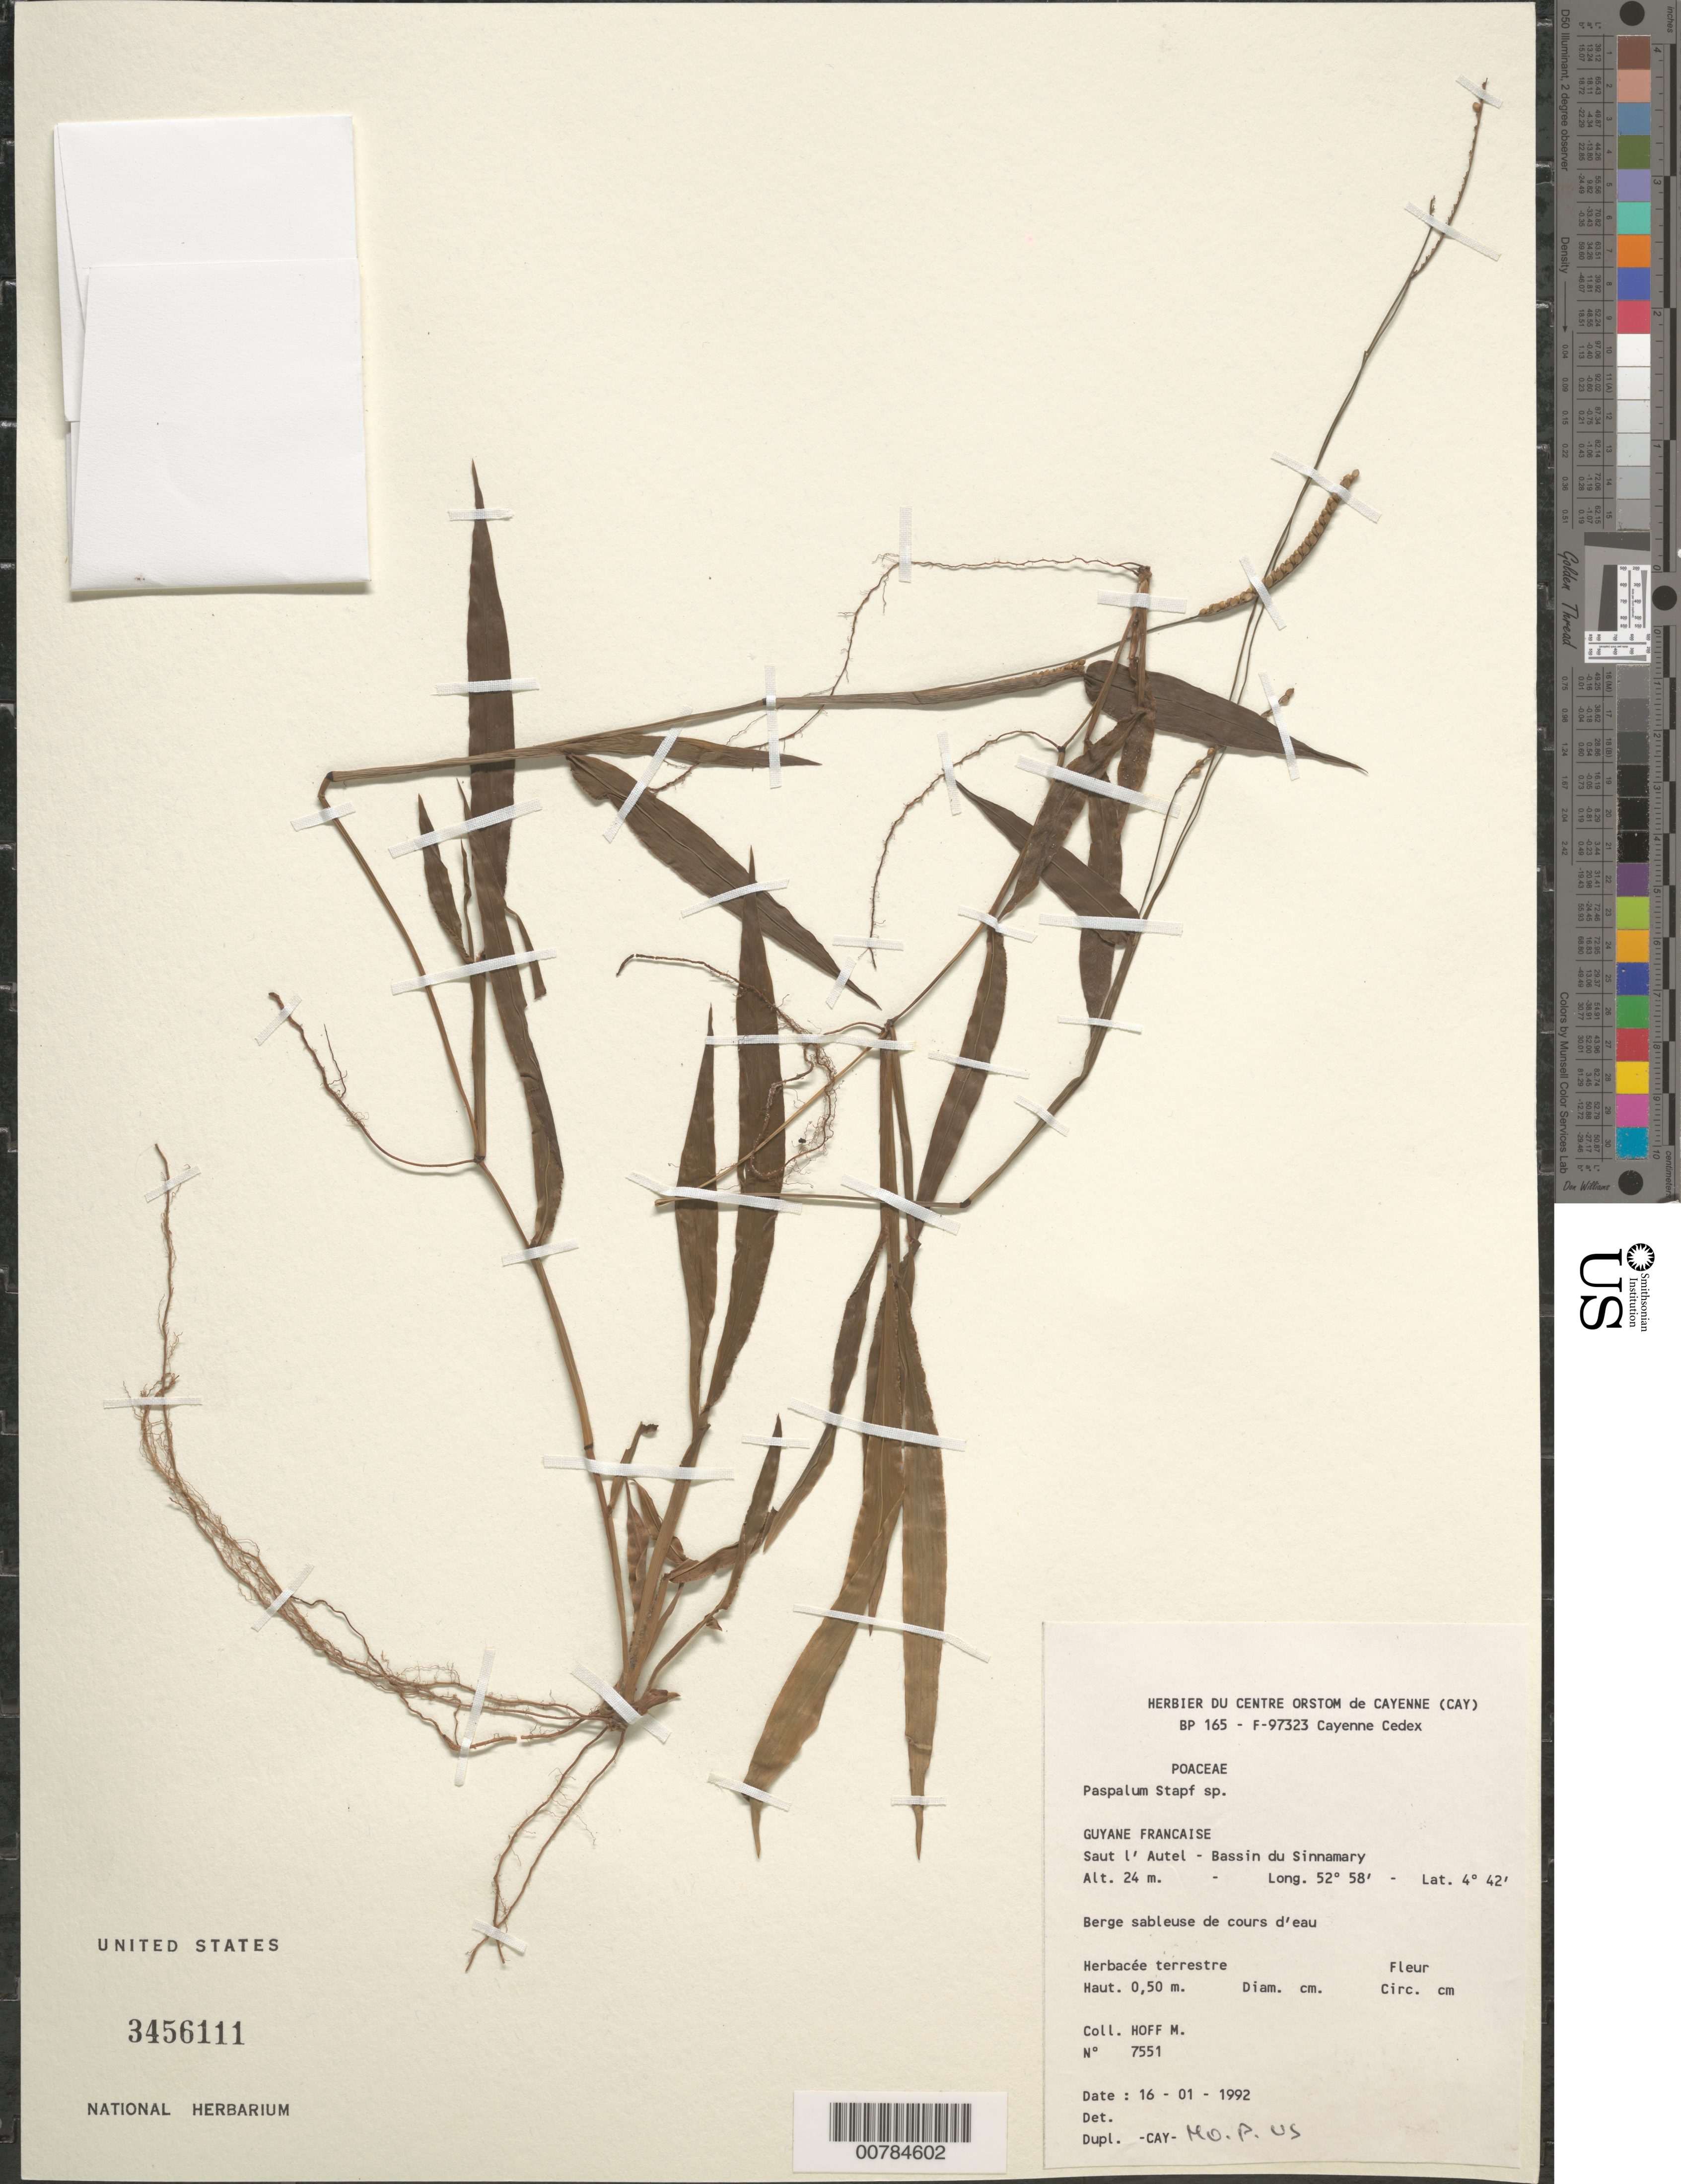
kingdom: Plantae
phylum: Tracheophyta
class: Liliopsida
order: Poales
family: Poaceae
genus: Paspalum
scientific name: Paspalum sp.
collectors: M. Hoff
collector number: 7551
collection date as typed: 16-Jan-92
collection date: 1992-01-16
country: French Guiana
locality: Saut l'Autel, Bassin du Sinnamary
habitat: Berge sableuse de cours d'eau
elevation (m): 24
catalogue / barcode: US 3456111